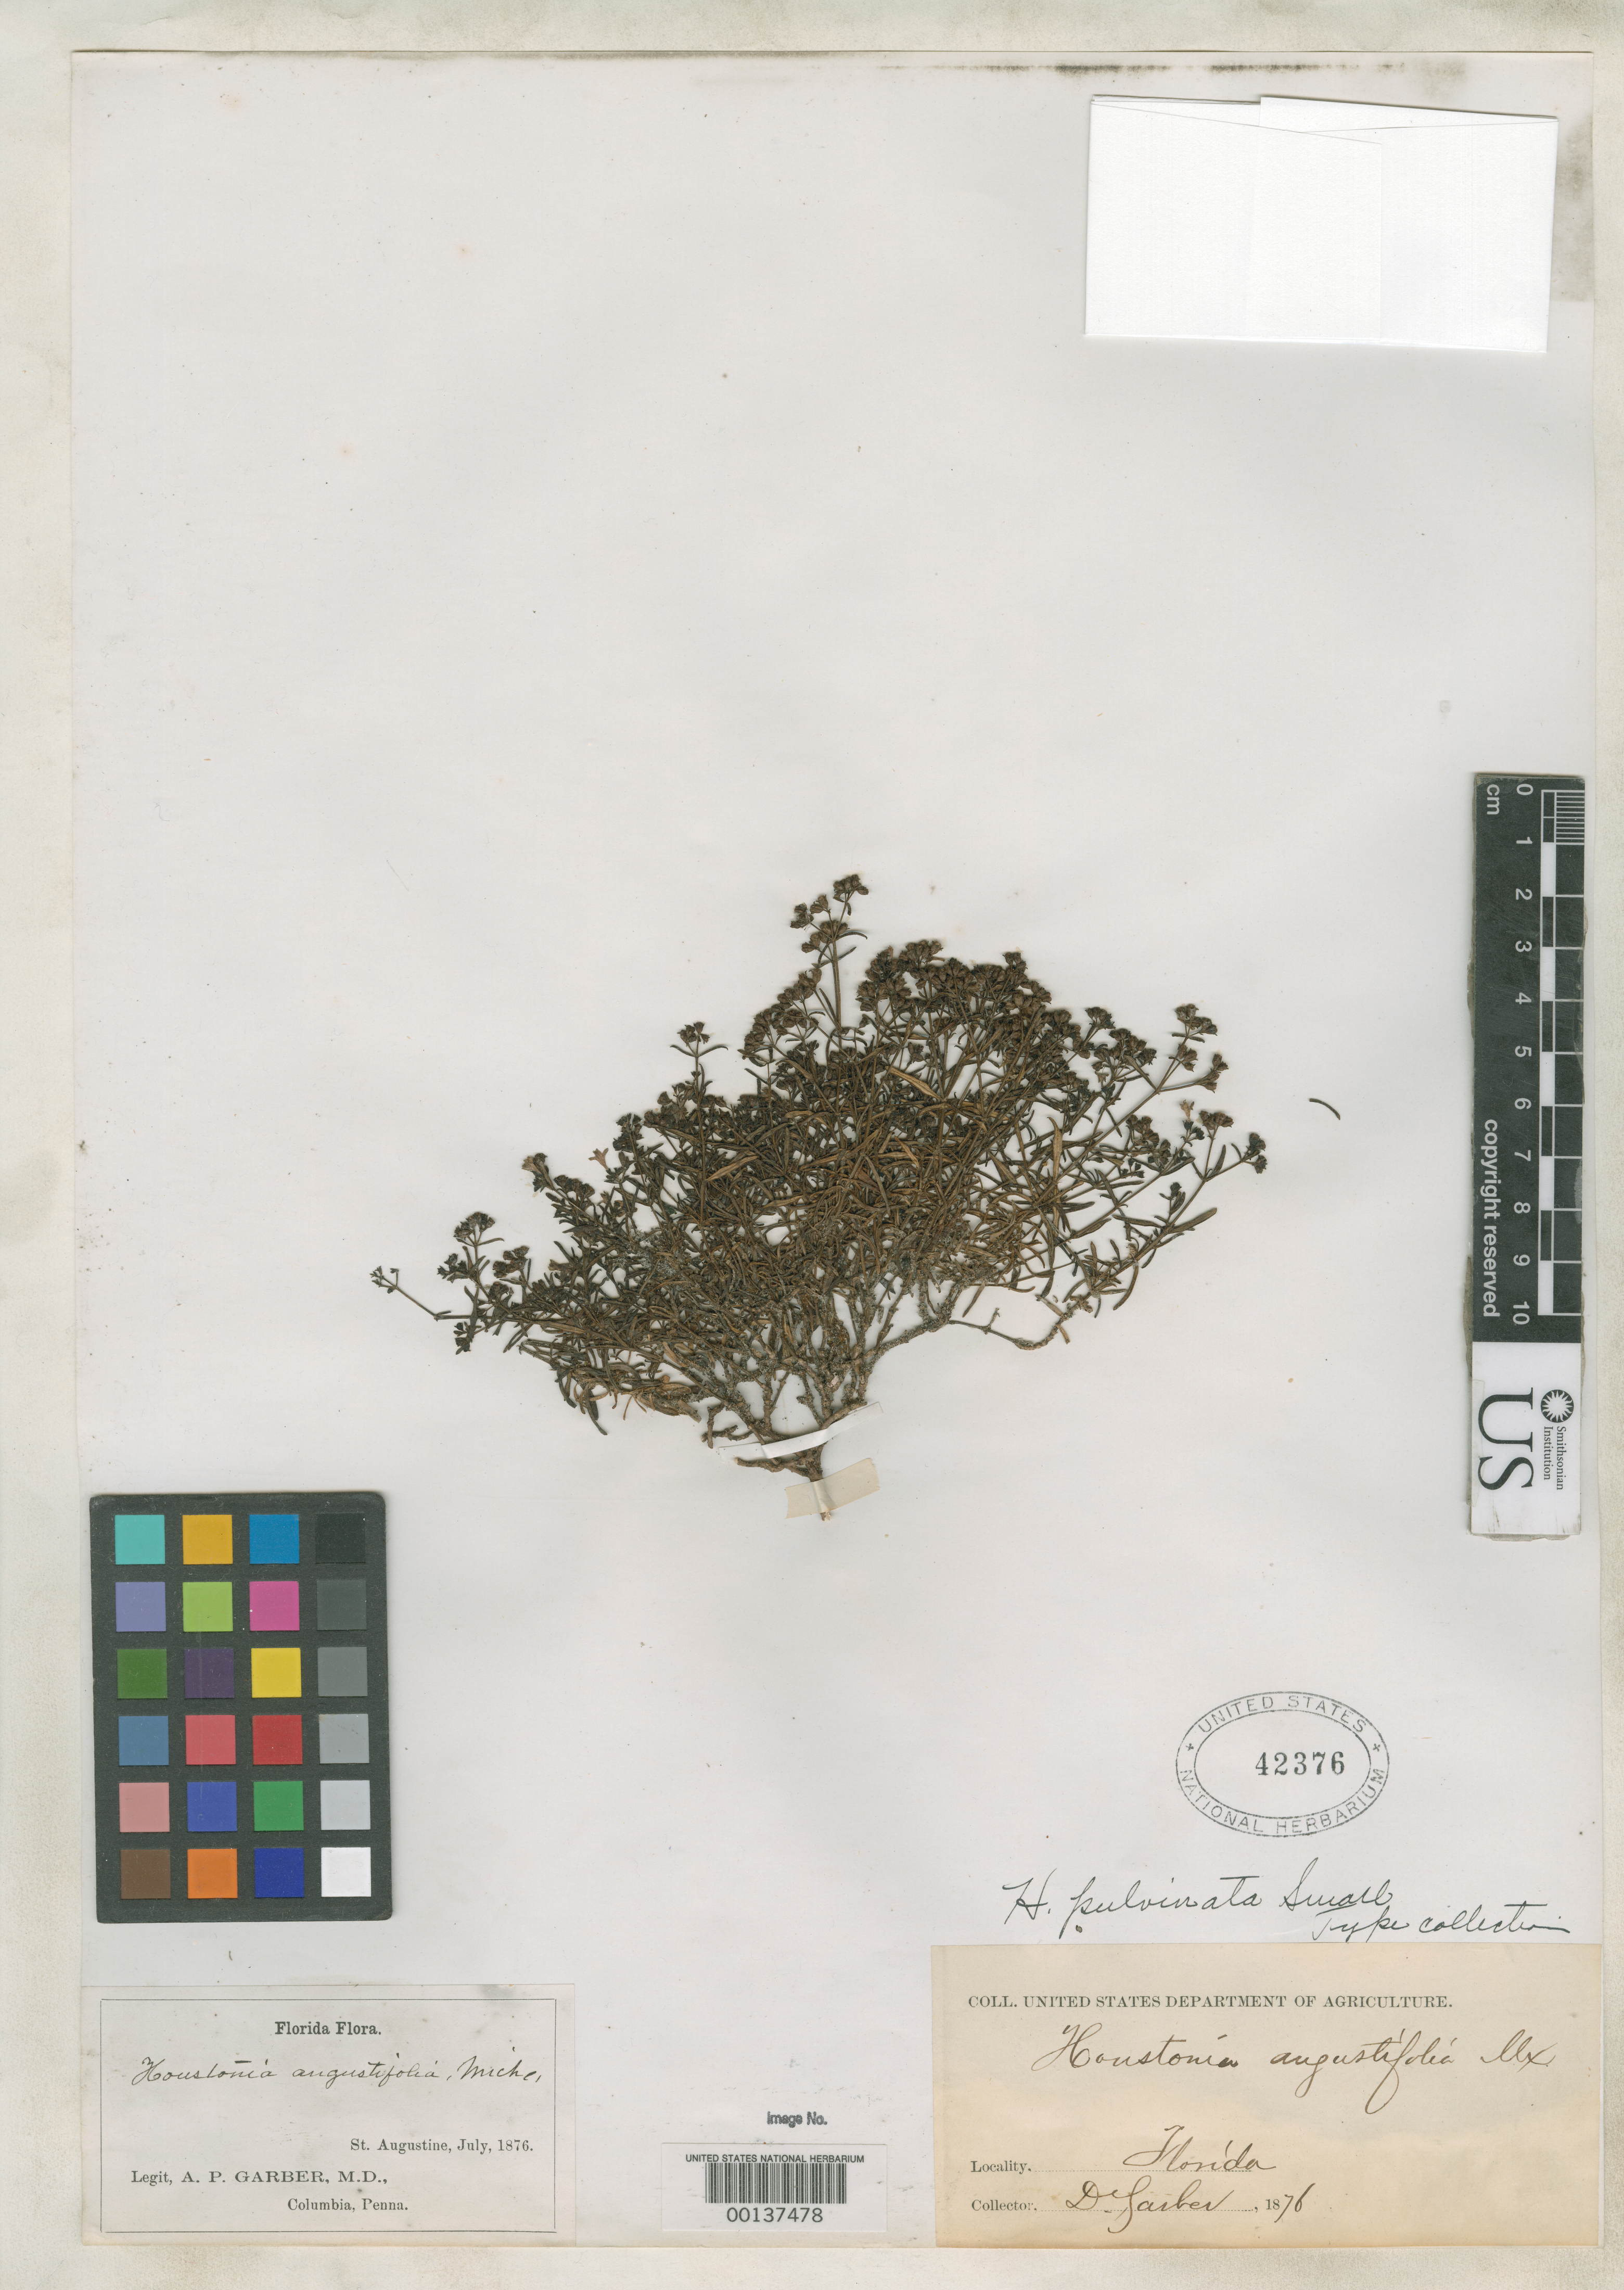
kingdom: Plantae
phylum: Tracheophyta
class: Magnoliopsida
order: Gentianales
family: Rubiaceae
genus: Houstonia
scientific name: Houstonia pulvinata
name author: Small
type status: Type Collection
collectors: A. P. Garber & M. Reynolds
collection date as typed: Jul 1876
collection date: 1876-07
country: United States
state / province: Florida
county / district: St. Johns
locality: St. Augustine.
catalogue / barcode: US 42376